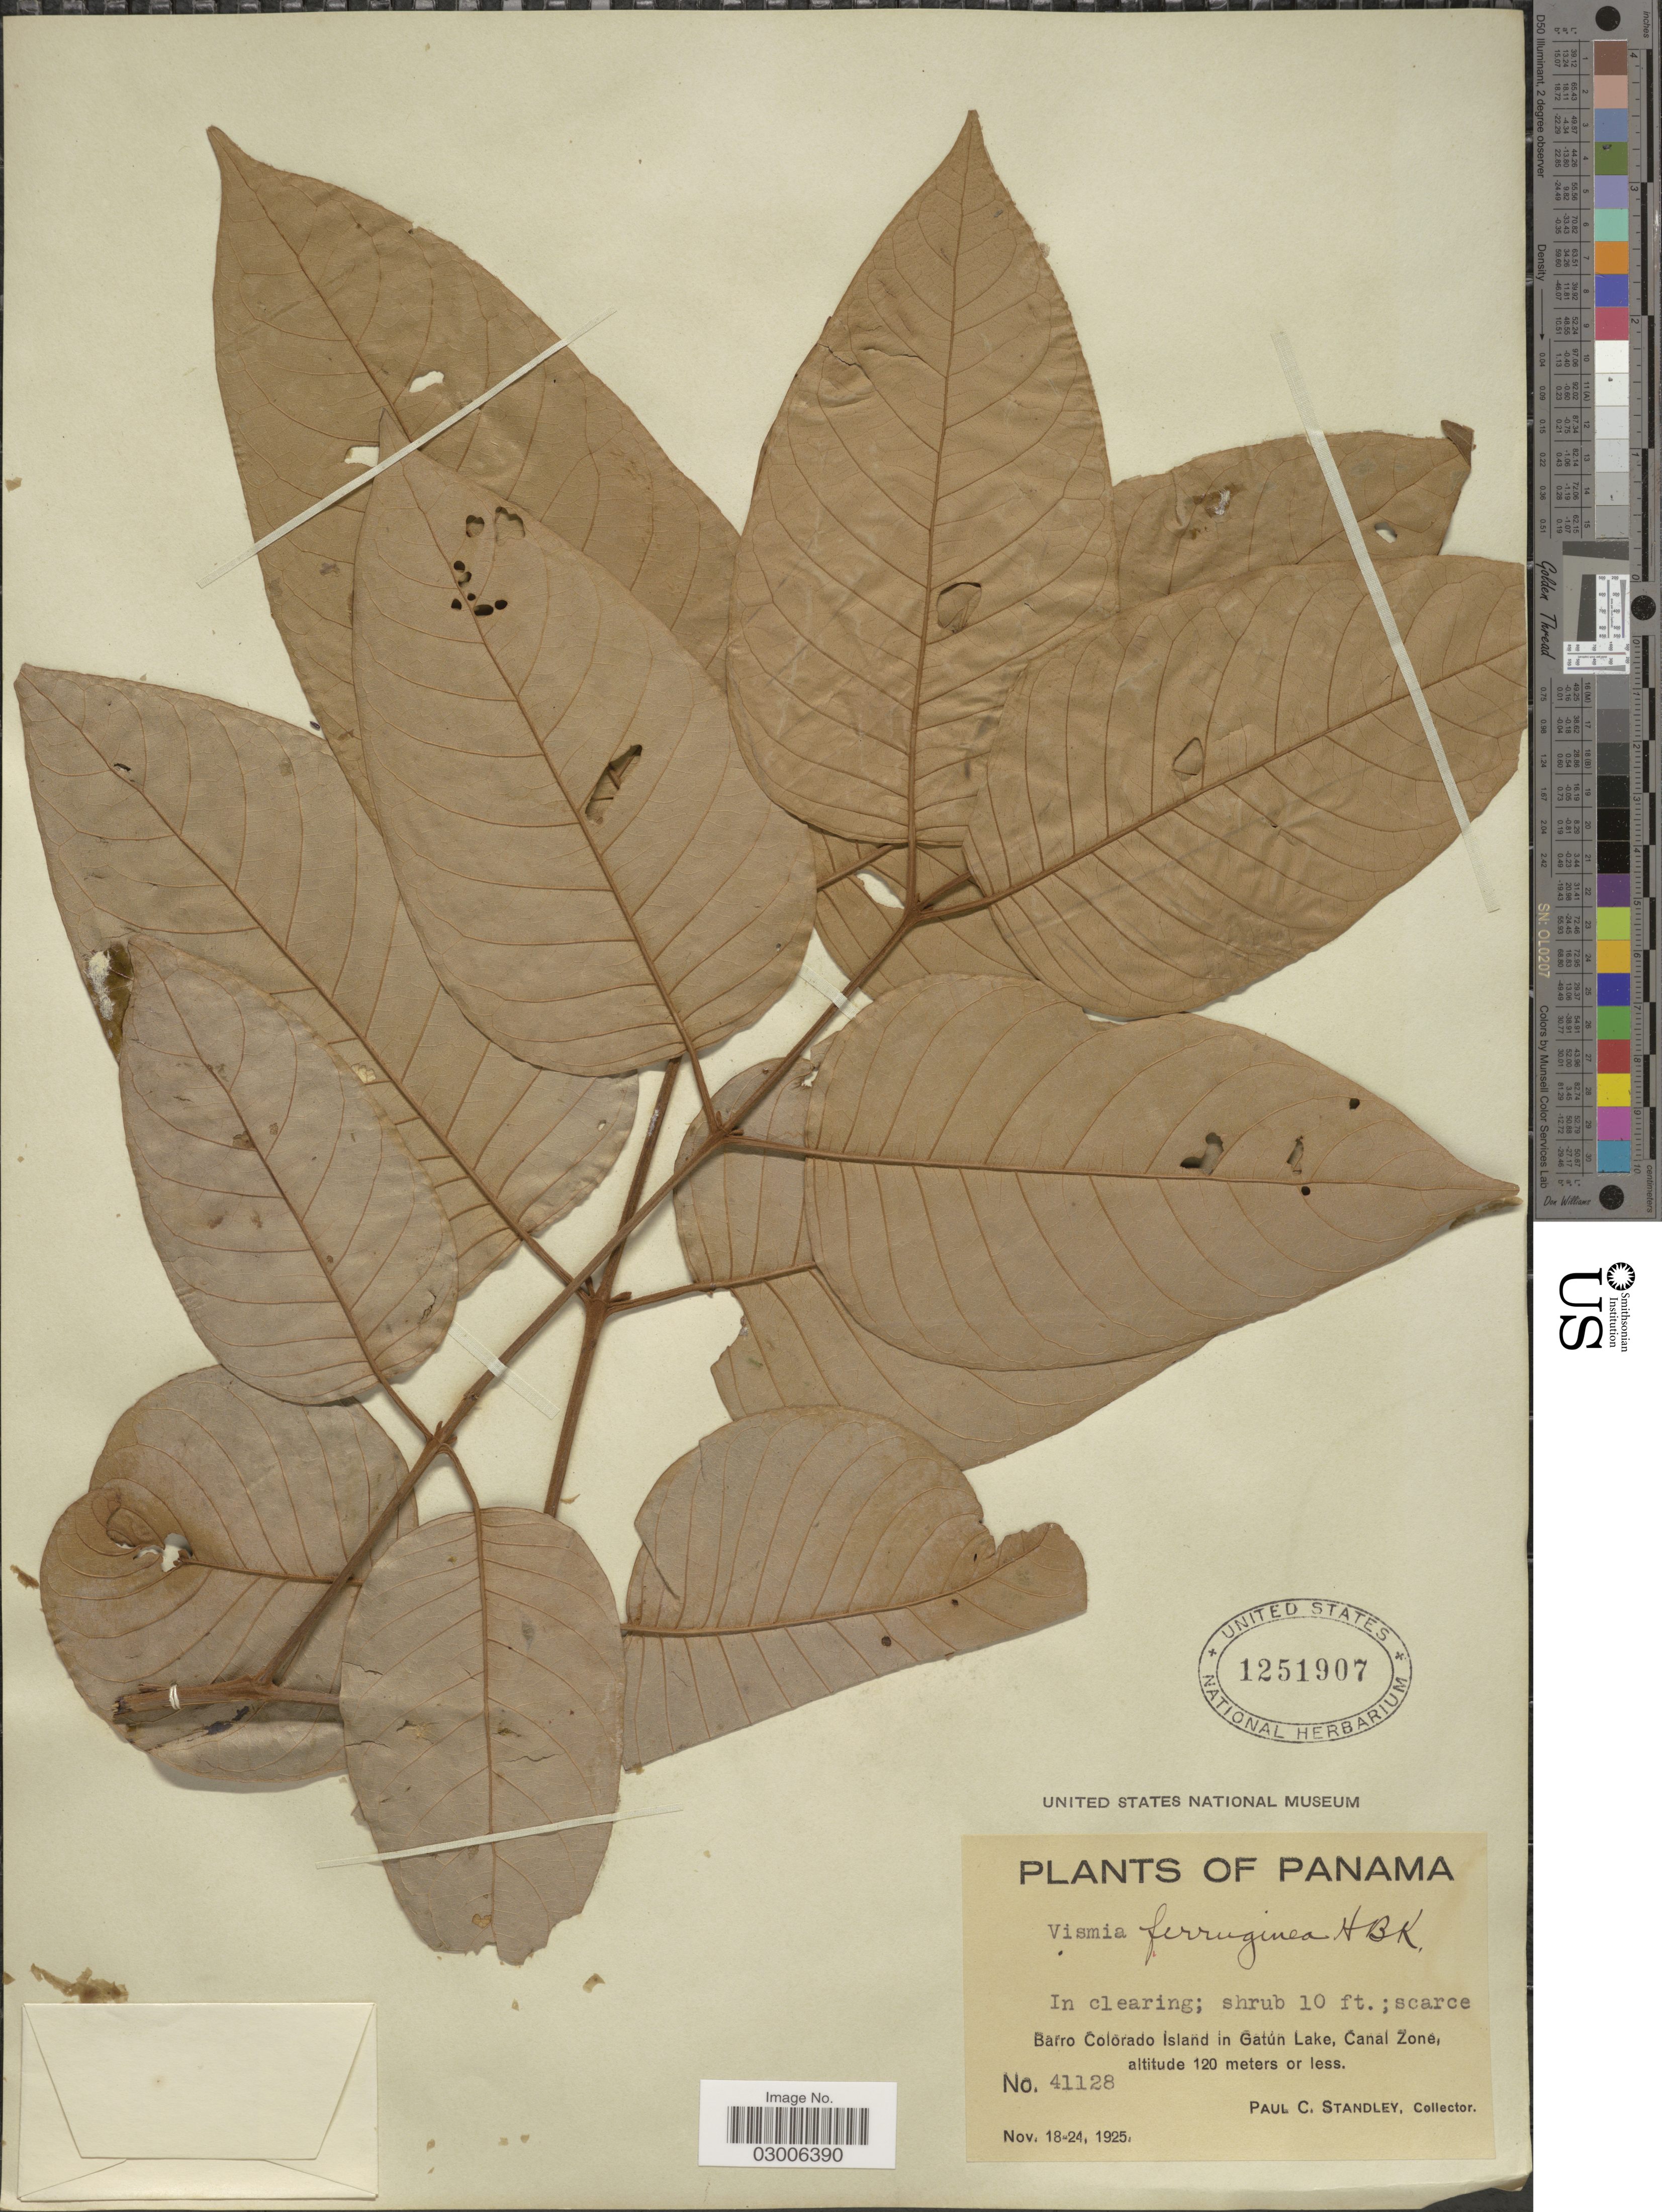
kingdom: Plantae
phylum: Tracheophyta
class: Magnoliopsida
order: Malpighiales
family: Hypericaceae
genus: Vismia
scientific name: Vismia sp.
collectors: P. C. Standley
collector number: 41128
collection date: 1925-11-18/1925-11-24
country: Panama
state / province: Panamá Oeste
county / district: Canal Zone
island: Barro Colorado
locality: Barro Colorado Island in Gatun Lake, Canal Zone.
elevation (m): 120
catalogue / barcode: US 1251907